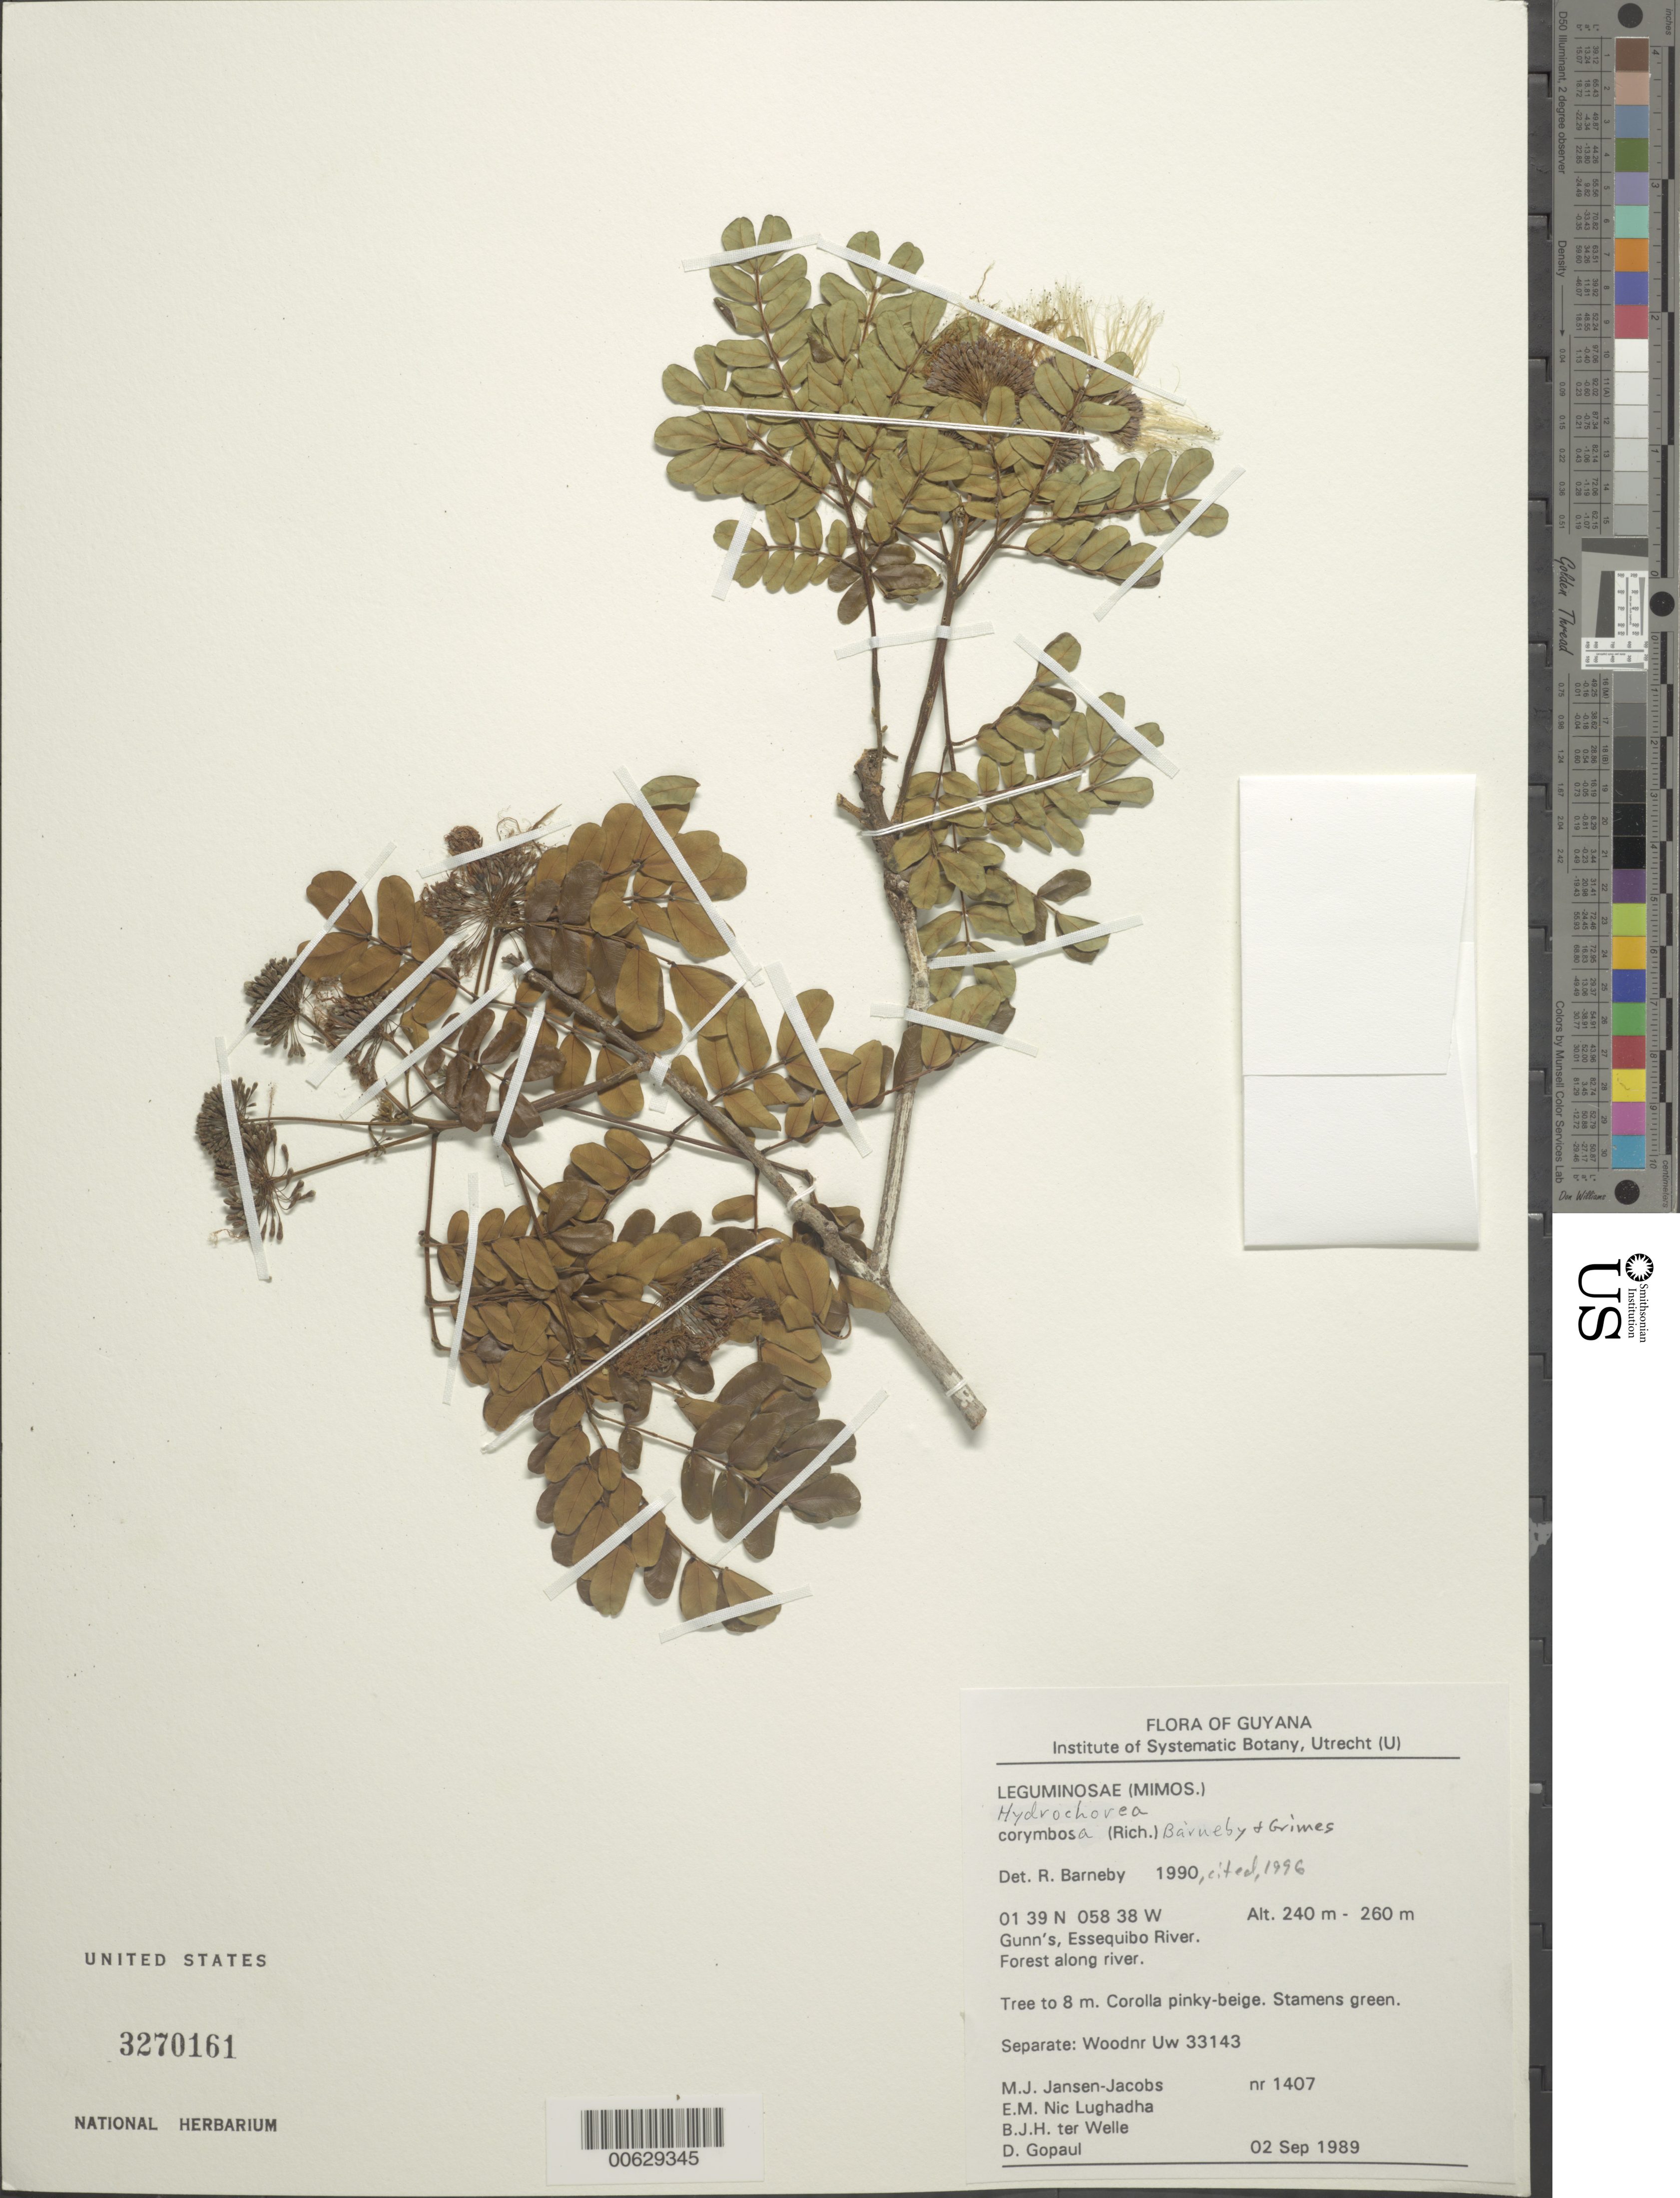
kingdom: Plantae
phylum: Tracheophyta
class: Magnoliopsida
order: Fabales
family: Fabaceae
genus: Hydrochorea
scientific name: Hydrochorea corymbosa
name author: (Rich.) Barneby & J.W. Grimes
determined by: Barneby, Rupert C., (NY)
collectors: M. J. Jansen-Jacobs, E. Nic Lughadha, B. Welle & D. Gopaul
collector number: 1407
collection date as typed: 2-Sep-89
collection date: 1989-09-02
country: Guyana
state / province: U. Takutu-U. Essequibo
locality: Gunn's, Essequibo River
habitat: Forest along river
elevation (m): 240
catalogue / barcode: US 3270161